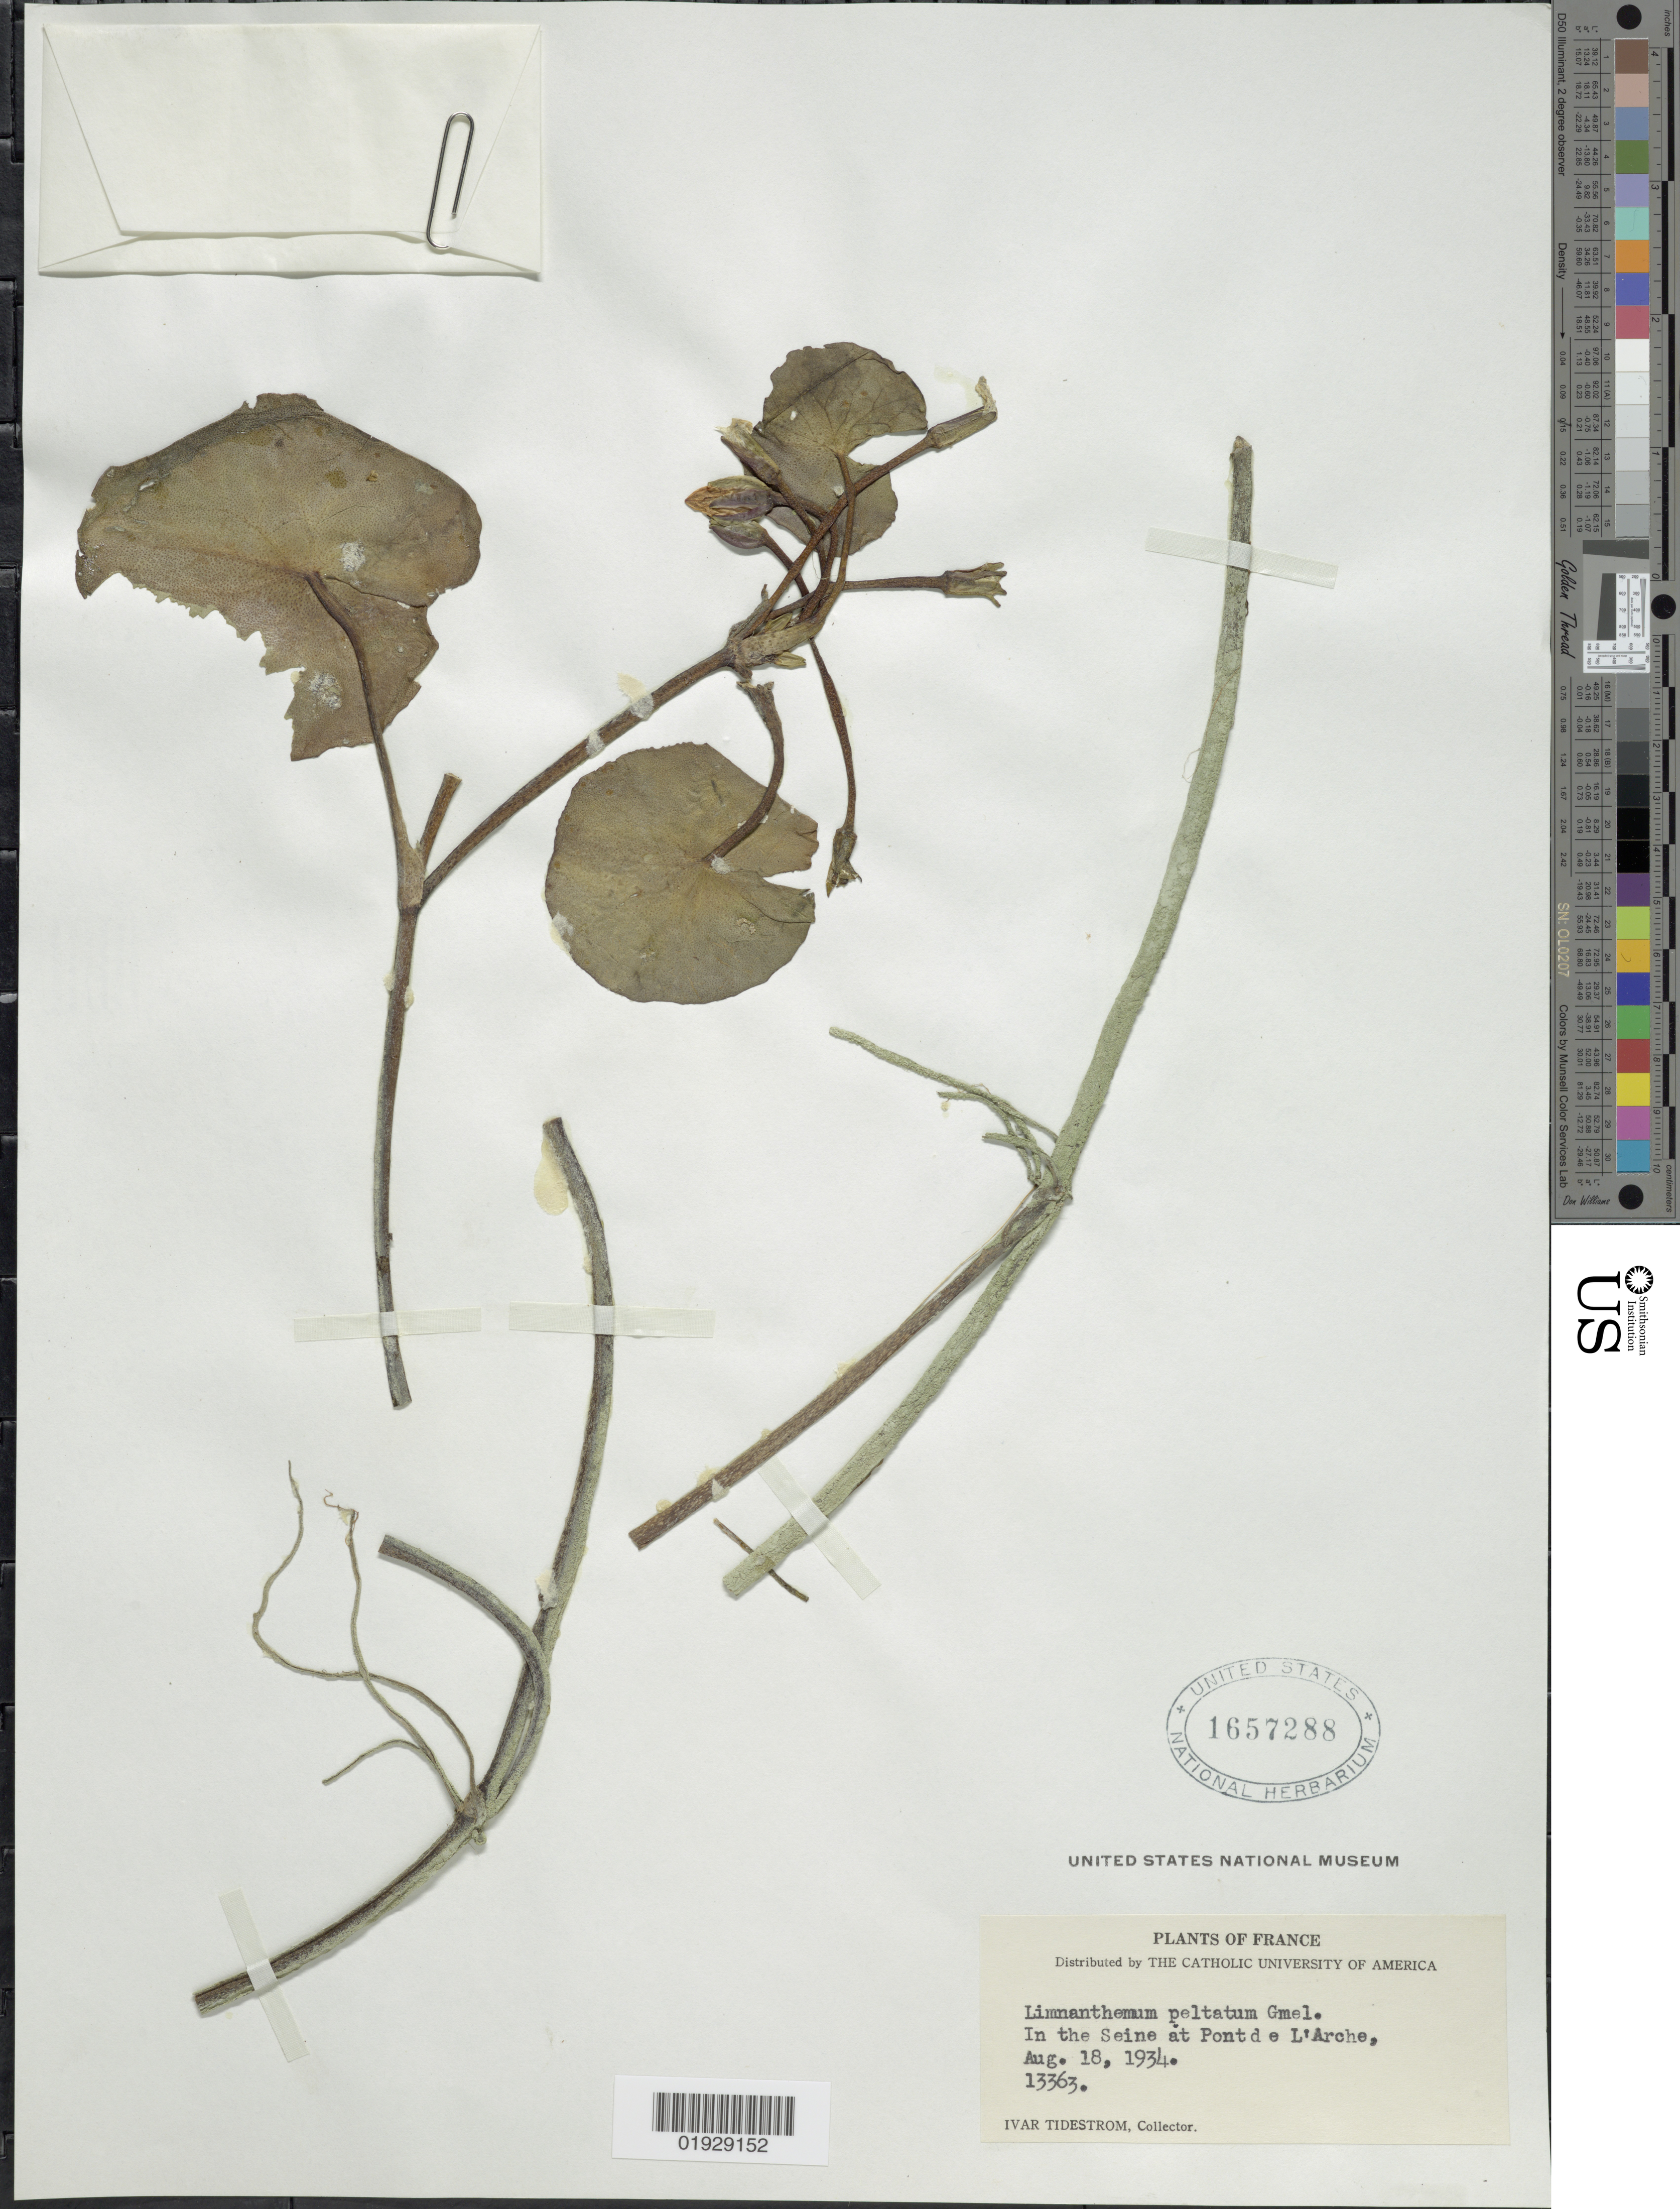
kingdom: Plantae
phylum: Tracheophyta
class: Magnoliopsida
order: Asterales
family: Menyanthaceae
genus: Nymphoides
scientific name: Nymphoides peltata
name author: (J.F. Gmel.) Britton & Rendle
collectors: I. F. Tidestrom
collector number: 13363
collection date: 1934-08-18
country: France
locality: In the Seine at Pont de L'Arche.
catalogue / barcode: US 1657288